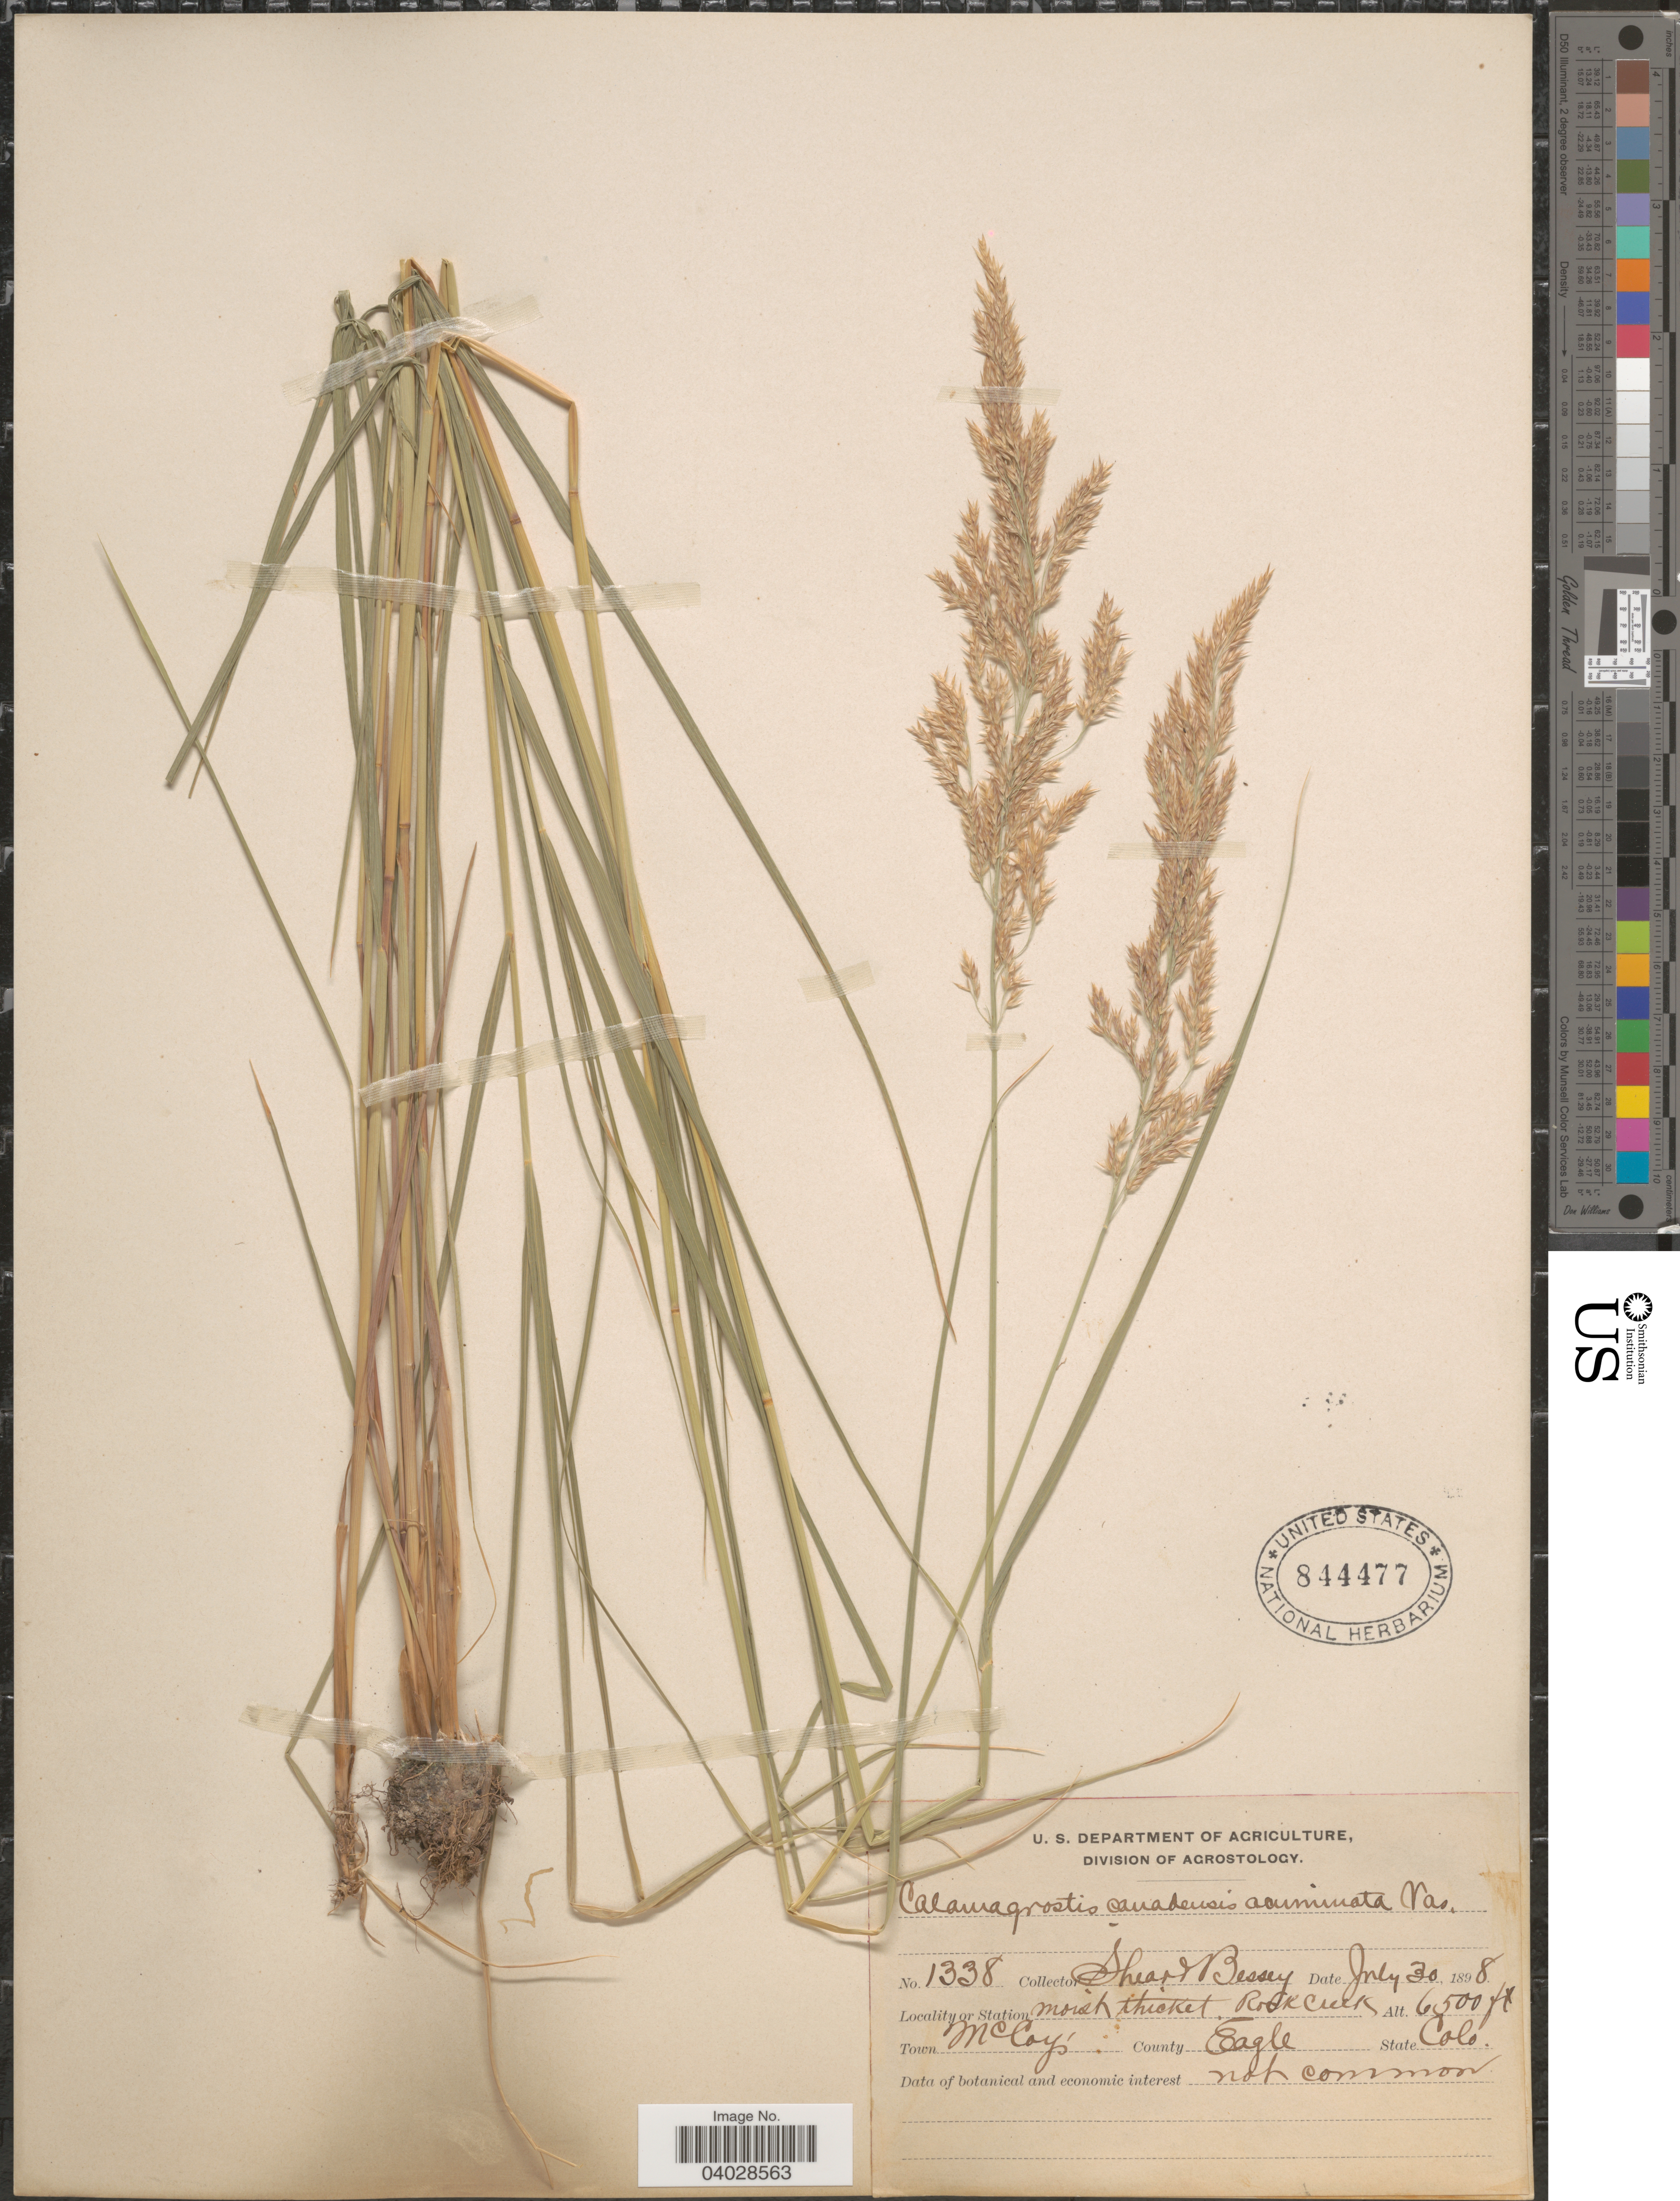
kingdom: Plantae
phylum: Tracheophyta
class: Liliopsida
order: Poales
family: Poaceae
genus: Calamagrostis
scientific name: Calamagrostis canadensis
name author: (Michx.) P. Beauv.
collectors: -- Shear & -. Bessey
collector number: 1338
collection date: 1898-07-30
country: United States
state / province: Colorado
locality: Station moist thicket. Rock Creek. Town McCoy's. County Eagle.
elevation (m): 1981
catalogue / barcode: US 844477